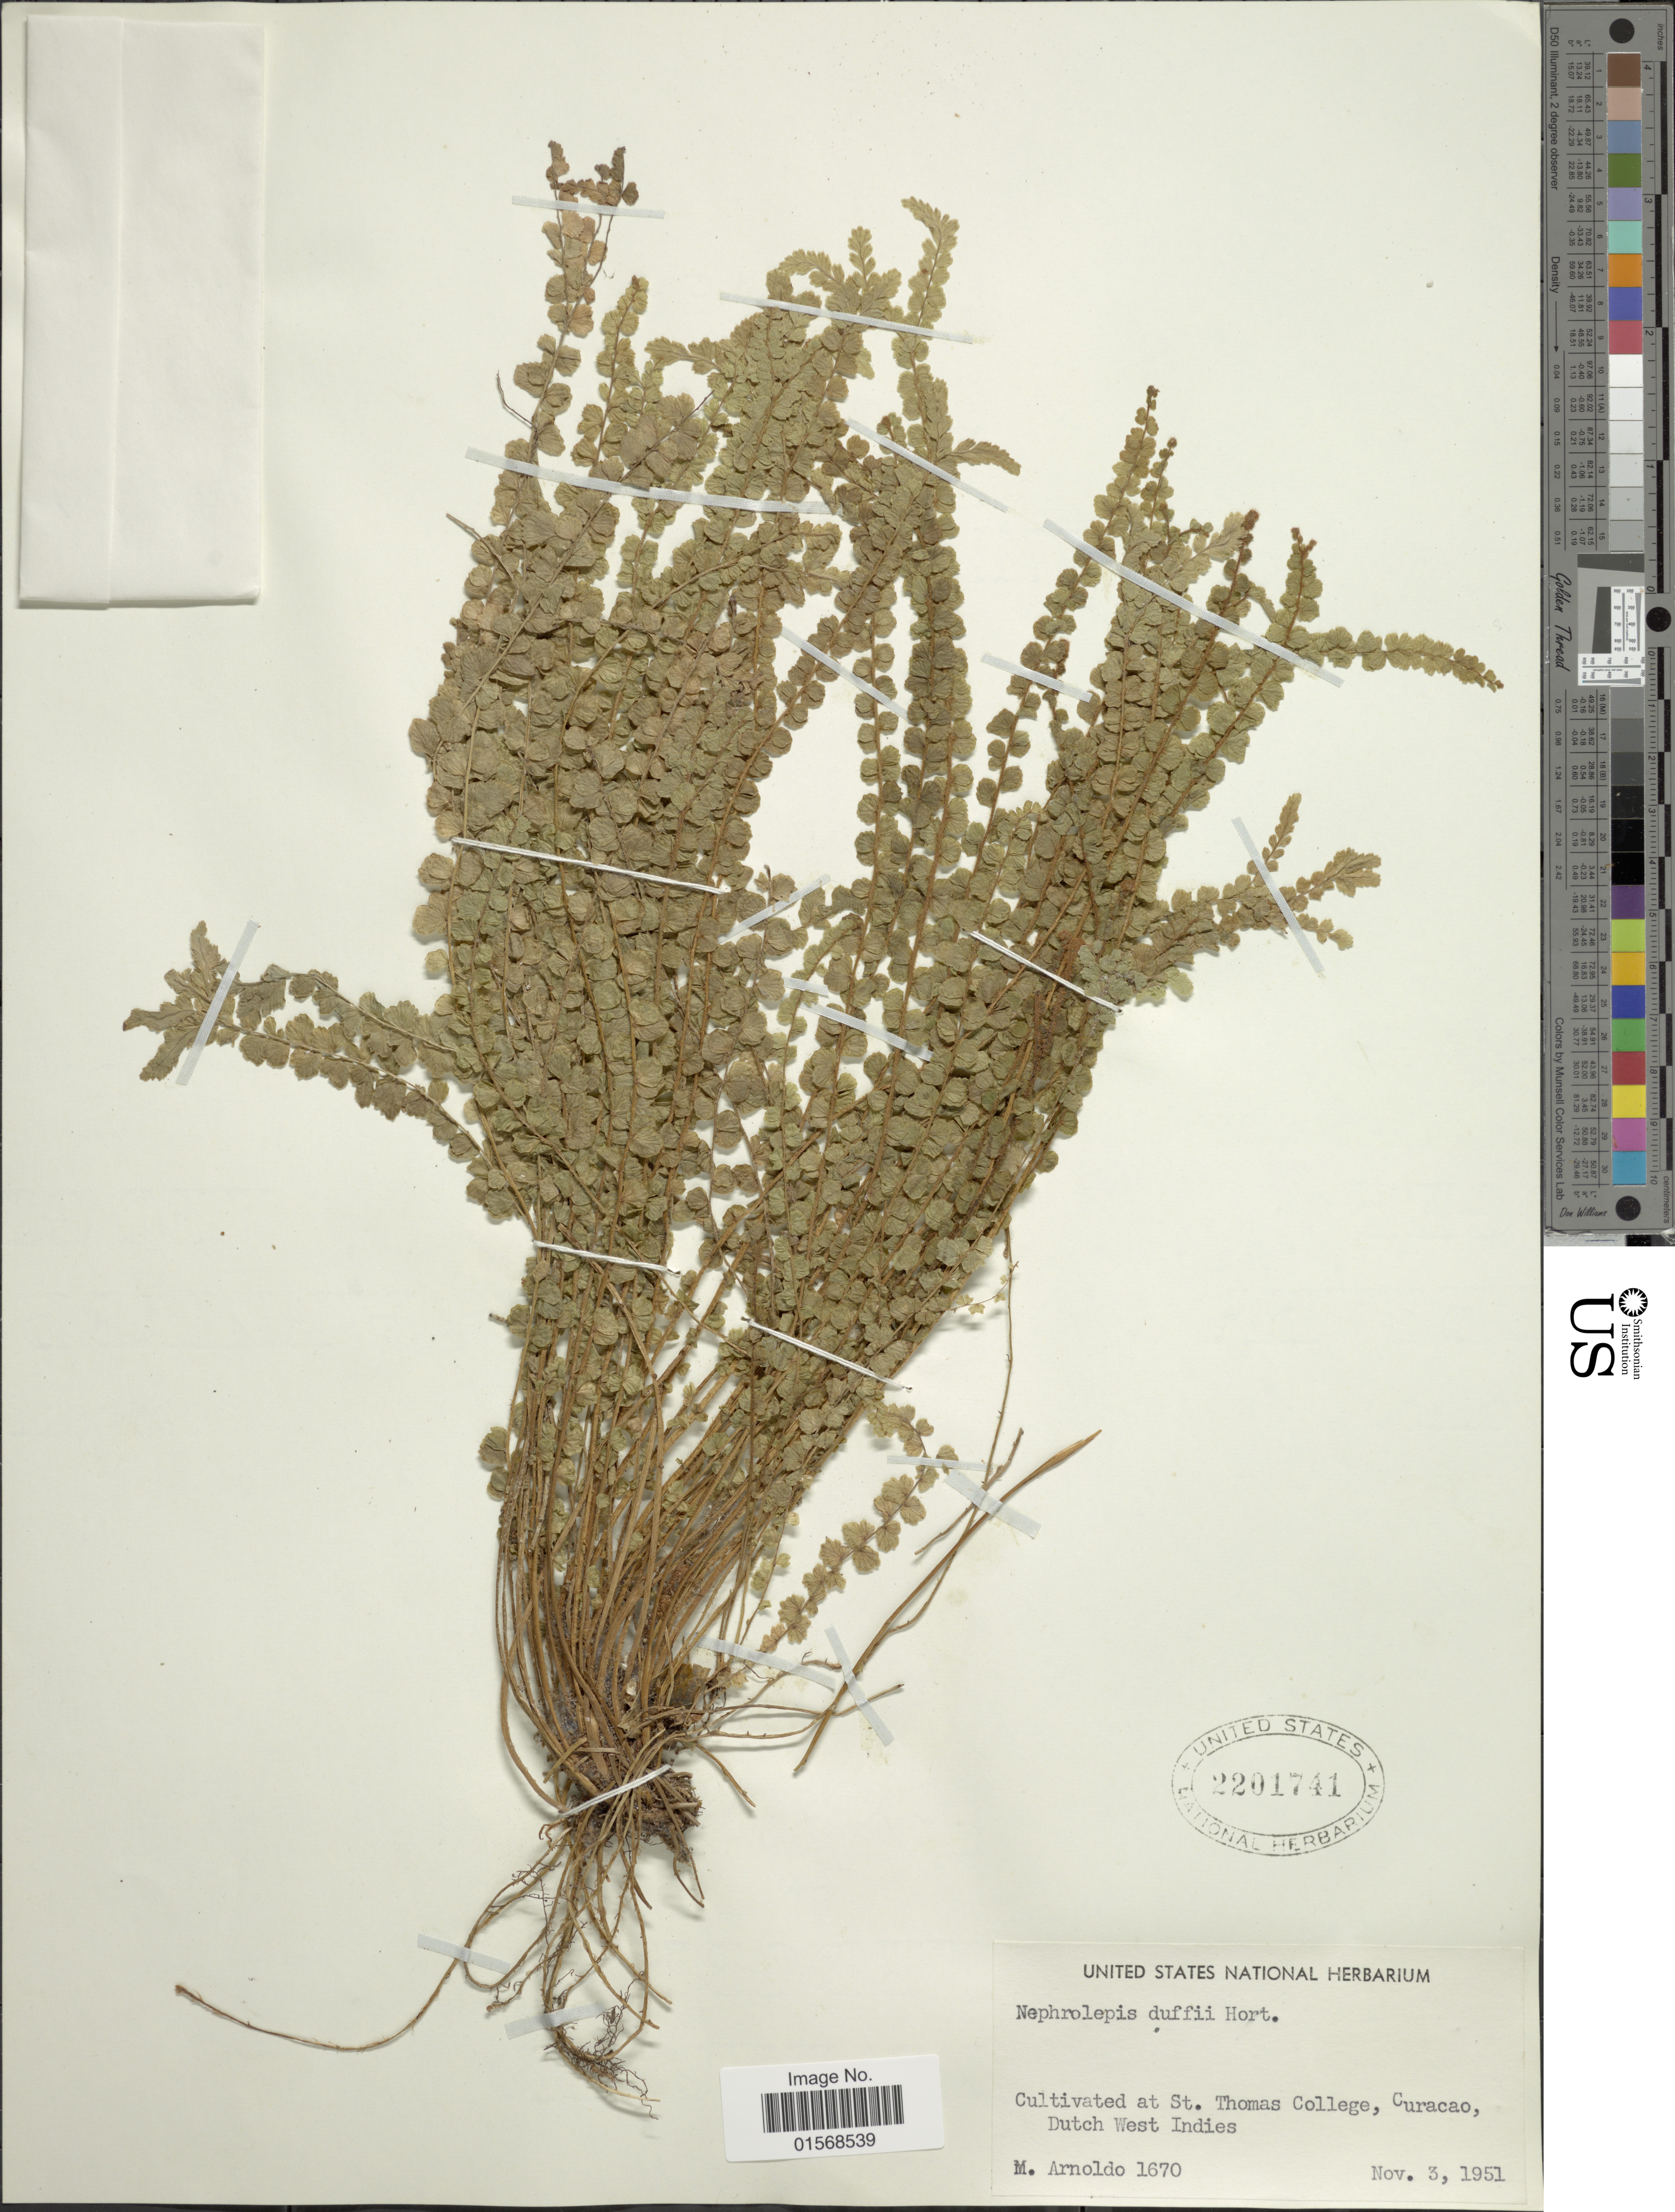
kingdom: Plantae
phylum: Tracheophyta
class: Polypodiopsida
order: Polypodiales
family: Nephrolepidaceae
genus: Nephrolepis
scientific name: Nephrolepis duffii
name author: T. Moore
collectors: N. Arnoldo-Broeders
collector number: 1670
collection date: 1951-11-03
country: Curaçao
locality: St, Thomas College, Curacao, Dutch West Indies.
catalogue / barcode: US 2201741